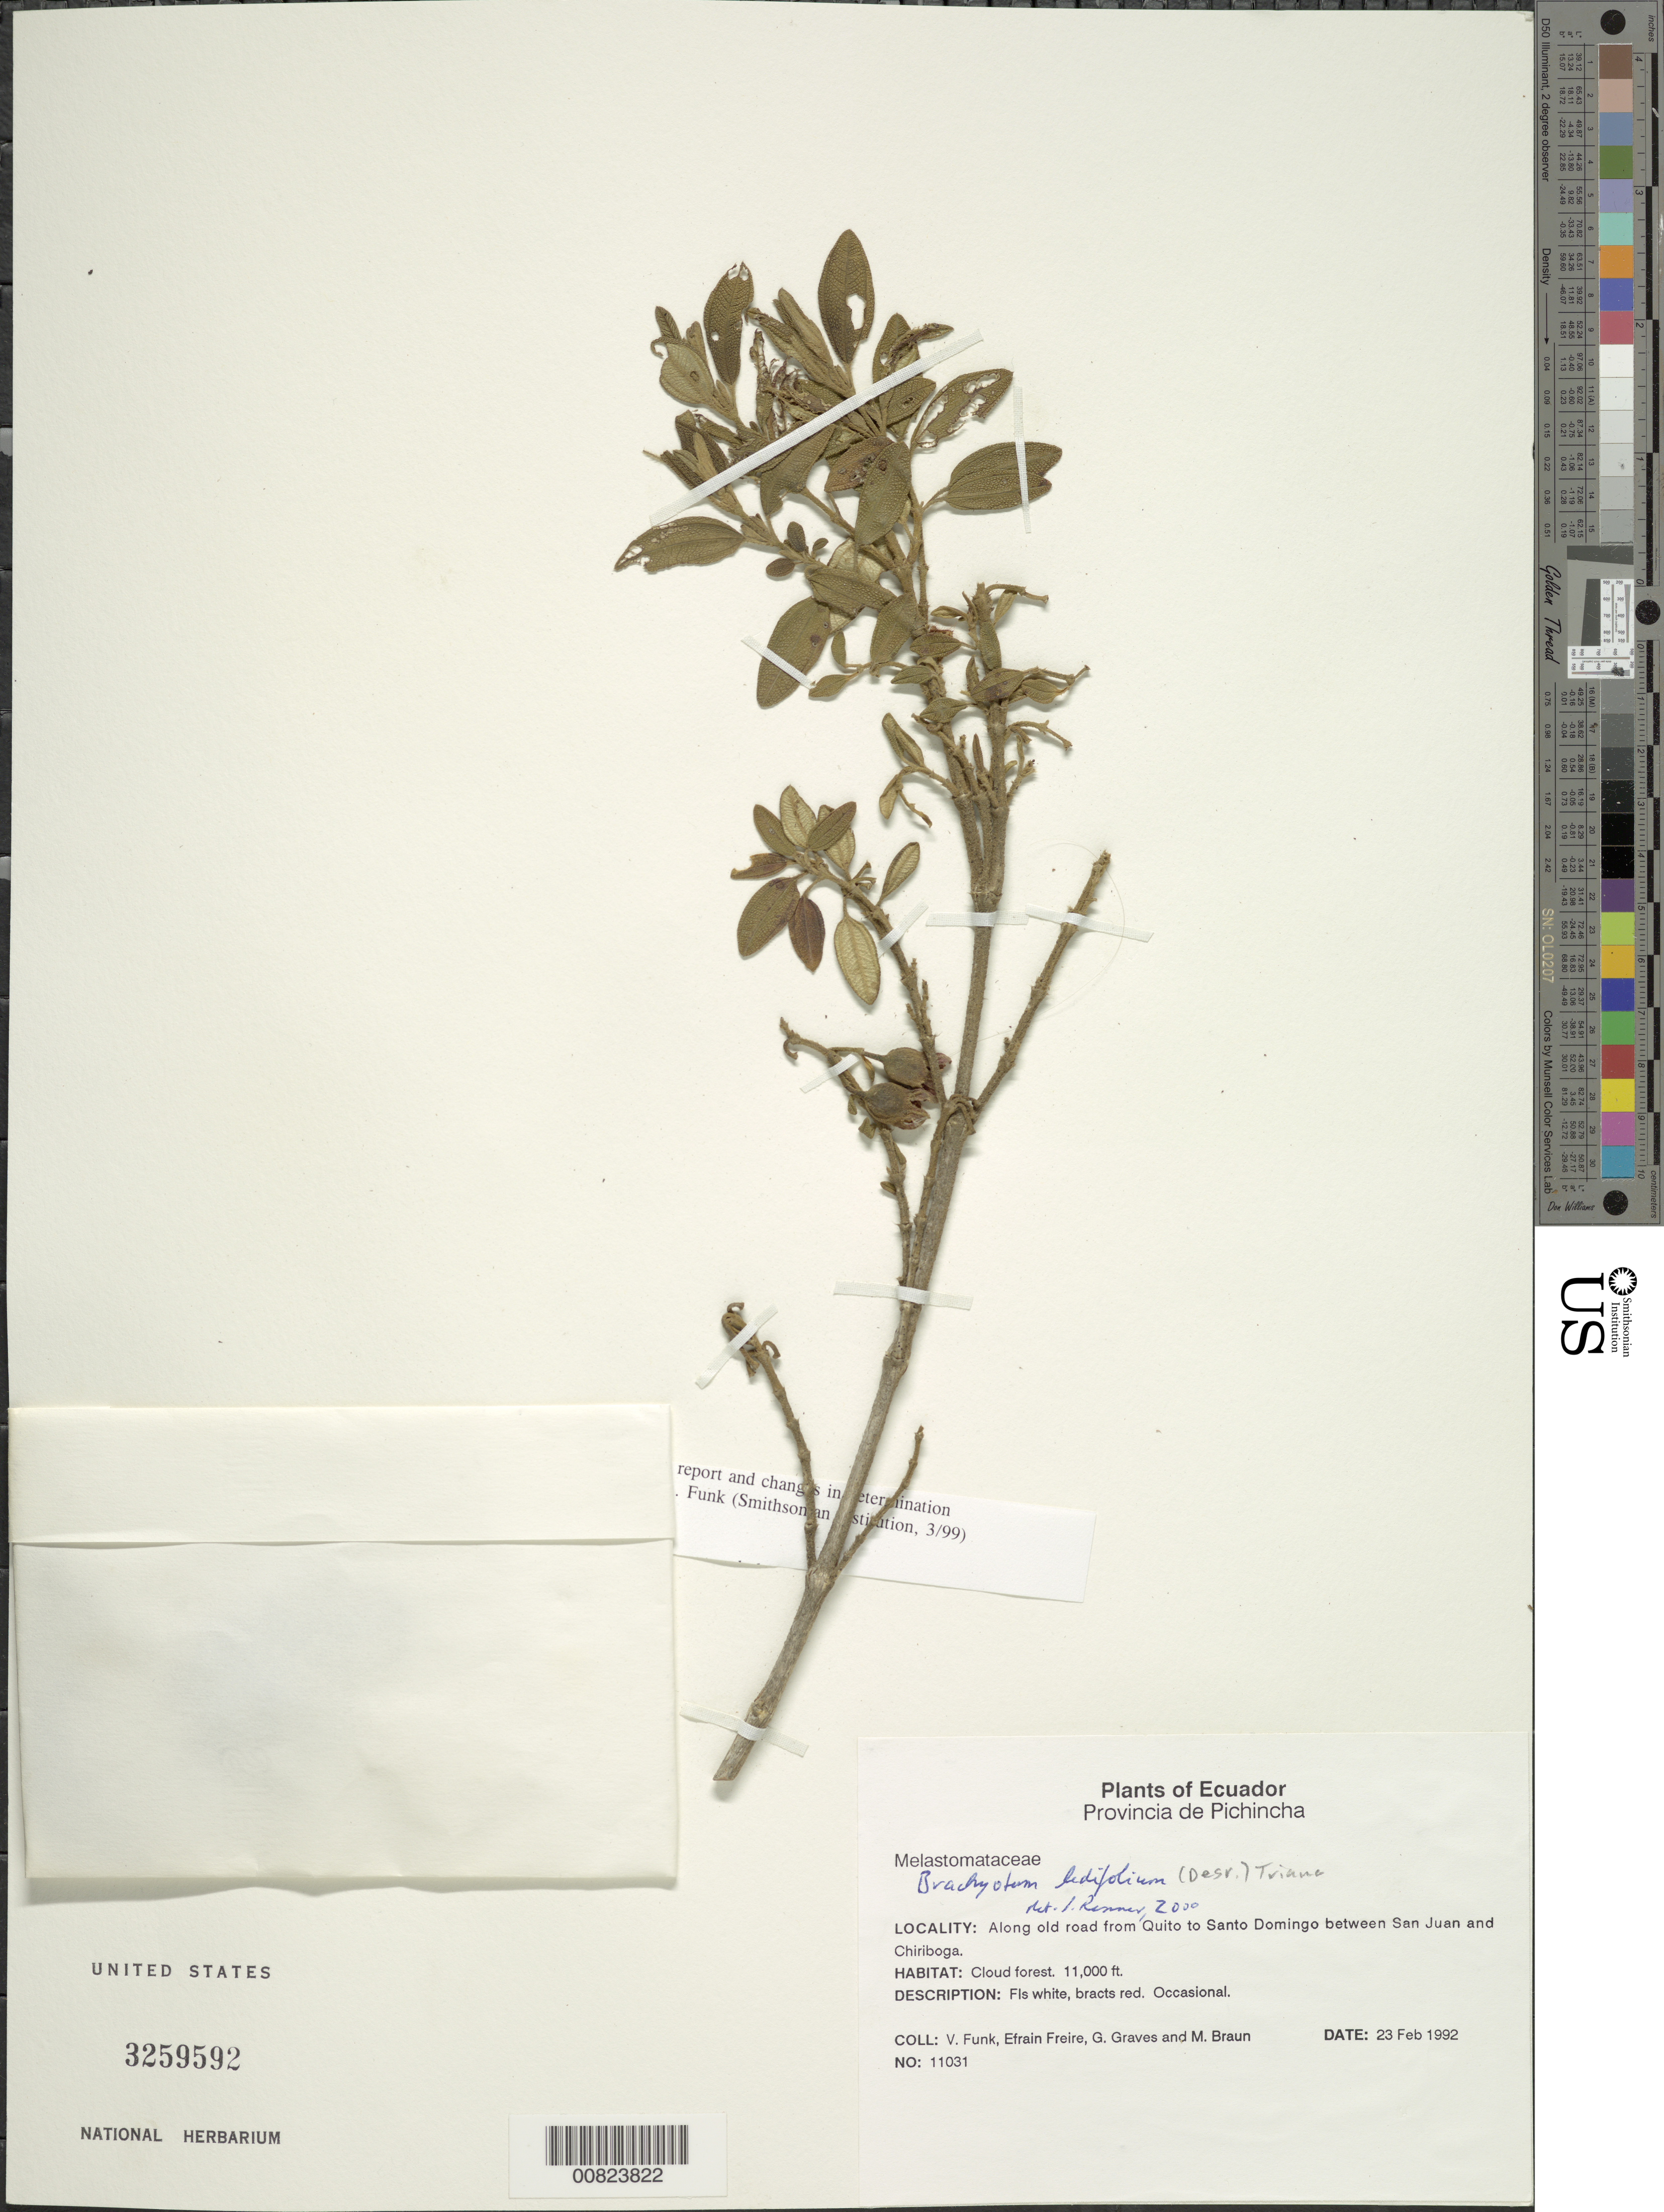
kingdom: Plantae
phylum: Tracheophyta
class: Magnoliopsida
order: Myrtales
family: Melastomataceae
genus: Brachyotum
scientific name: Brachyotum ledifolium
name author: (Desr.) Triana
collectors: V. Funk, E. Freire, G. Graves & M. Braun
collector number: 11031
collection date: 1992-02-23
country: Ecuador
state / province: Pichincha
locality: Along old road from Quito to Santo Domingo between San Juan and Chiriboga.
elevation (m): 3353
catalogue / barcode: US 3259592